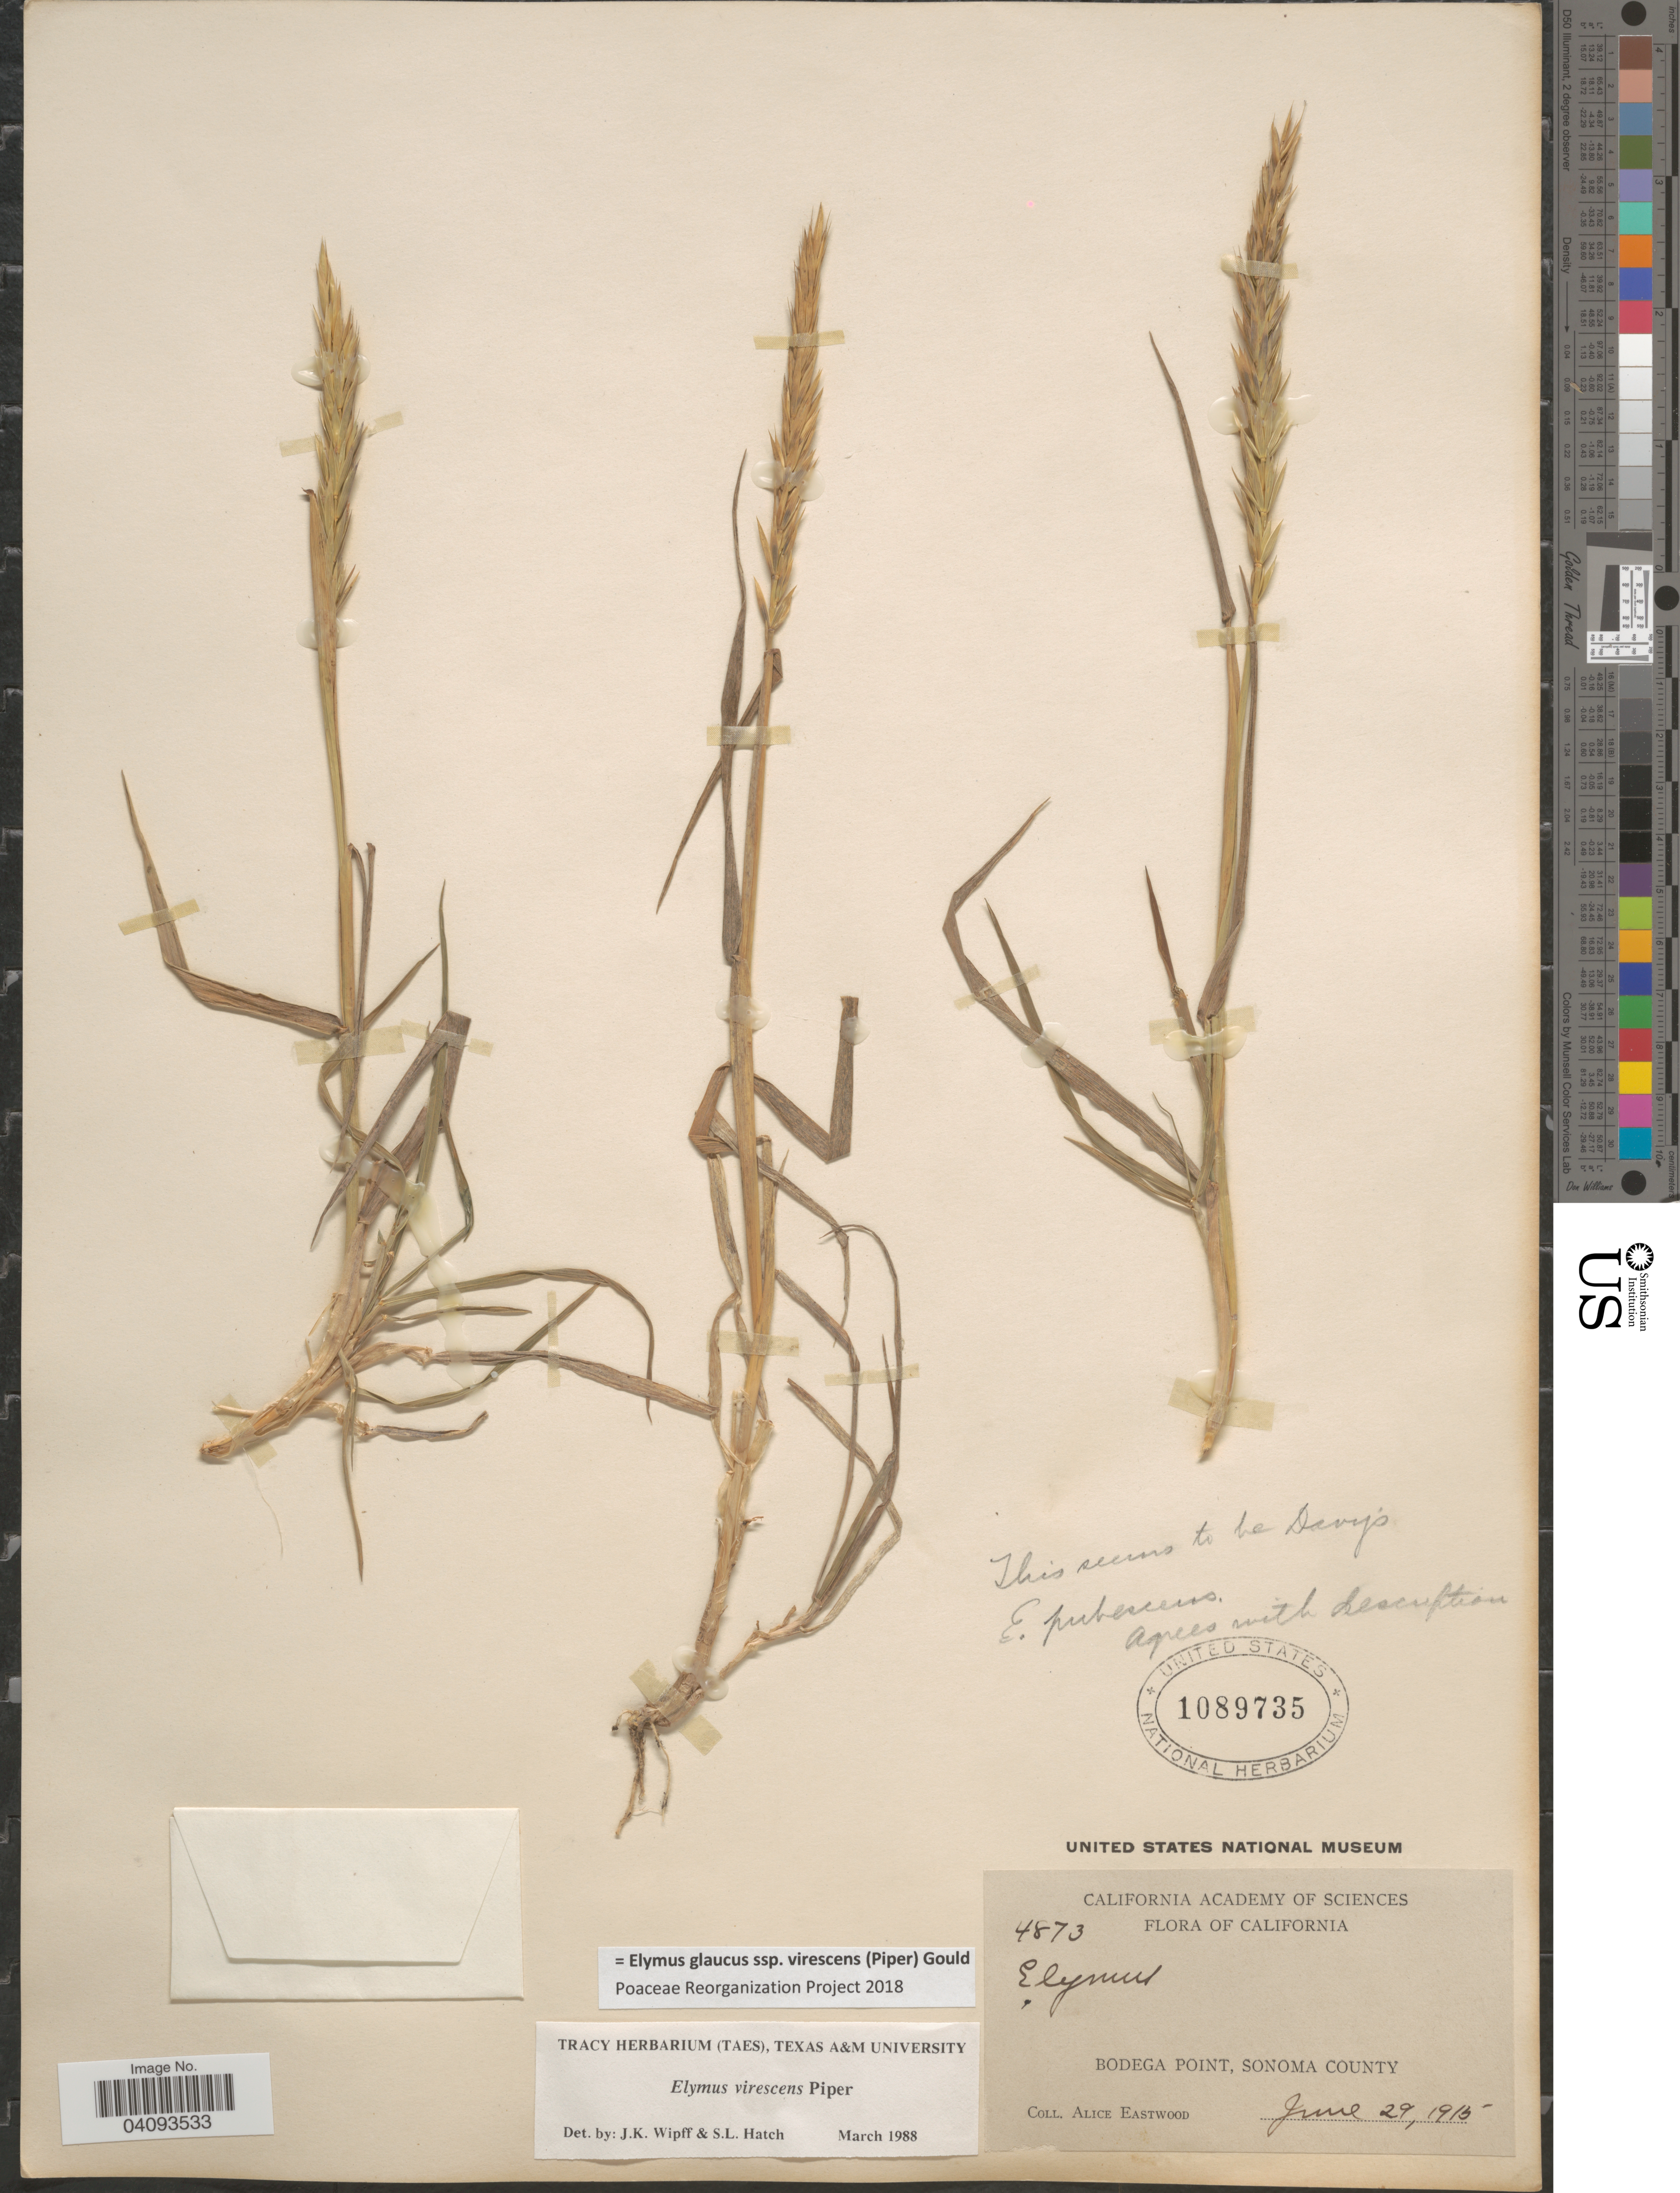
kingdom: Plantae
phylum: Tracheophyta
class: Liliopsida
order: Poales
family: Poaceae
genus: Elymus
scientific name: Elymus glaucus subsp. virescens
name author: (Piper) Gould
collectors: A. Eastwood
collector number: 4873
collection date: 1915-06-29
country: United States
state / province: California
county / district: Sonoma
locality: Bodega Point, Sonoma County.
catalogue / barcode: US 1089735